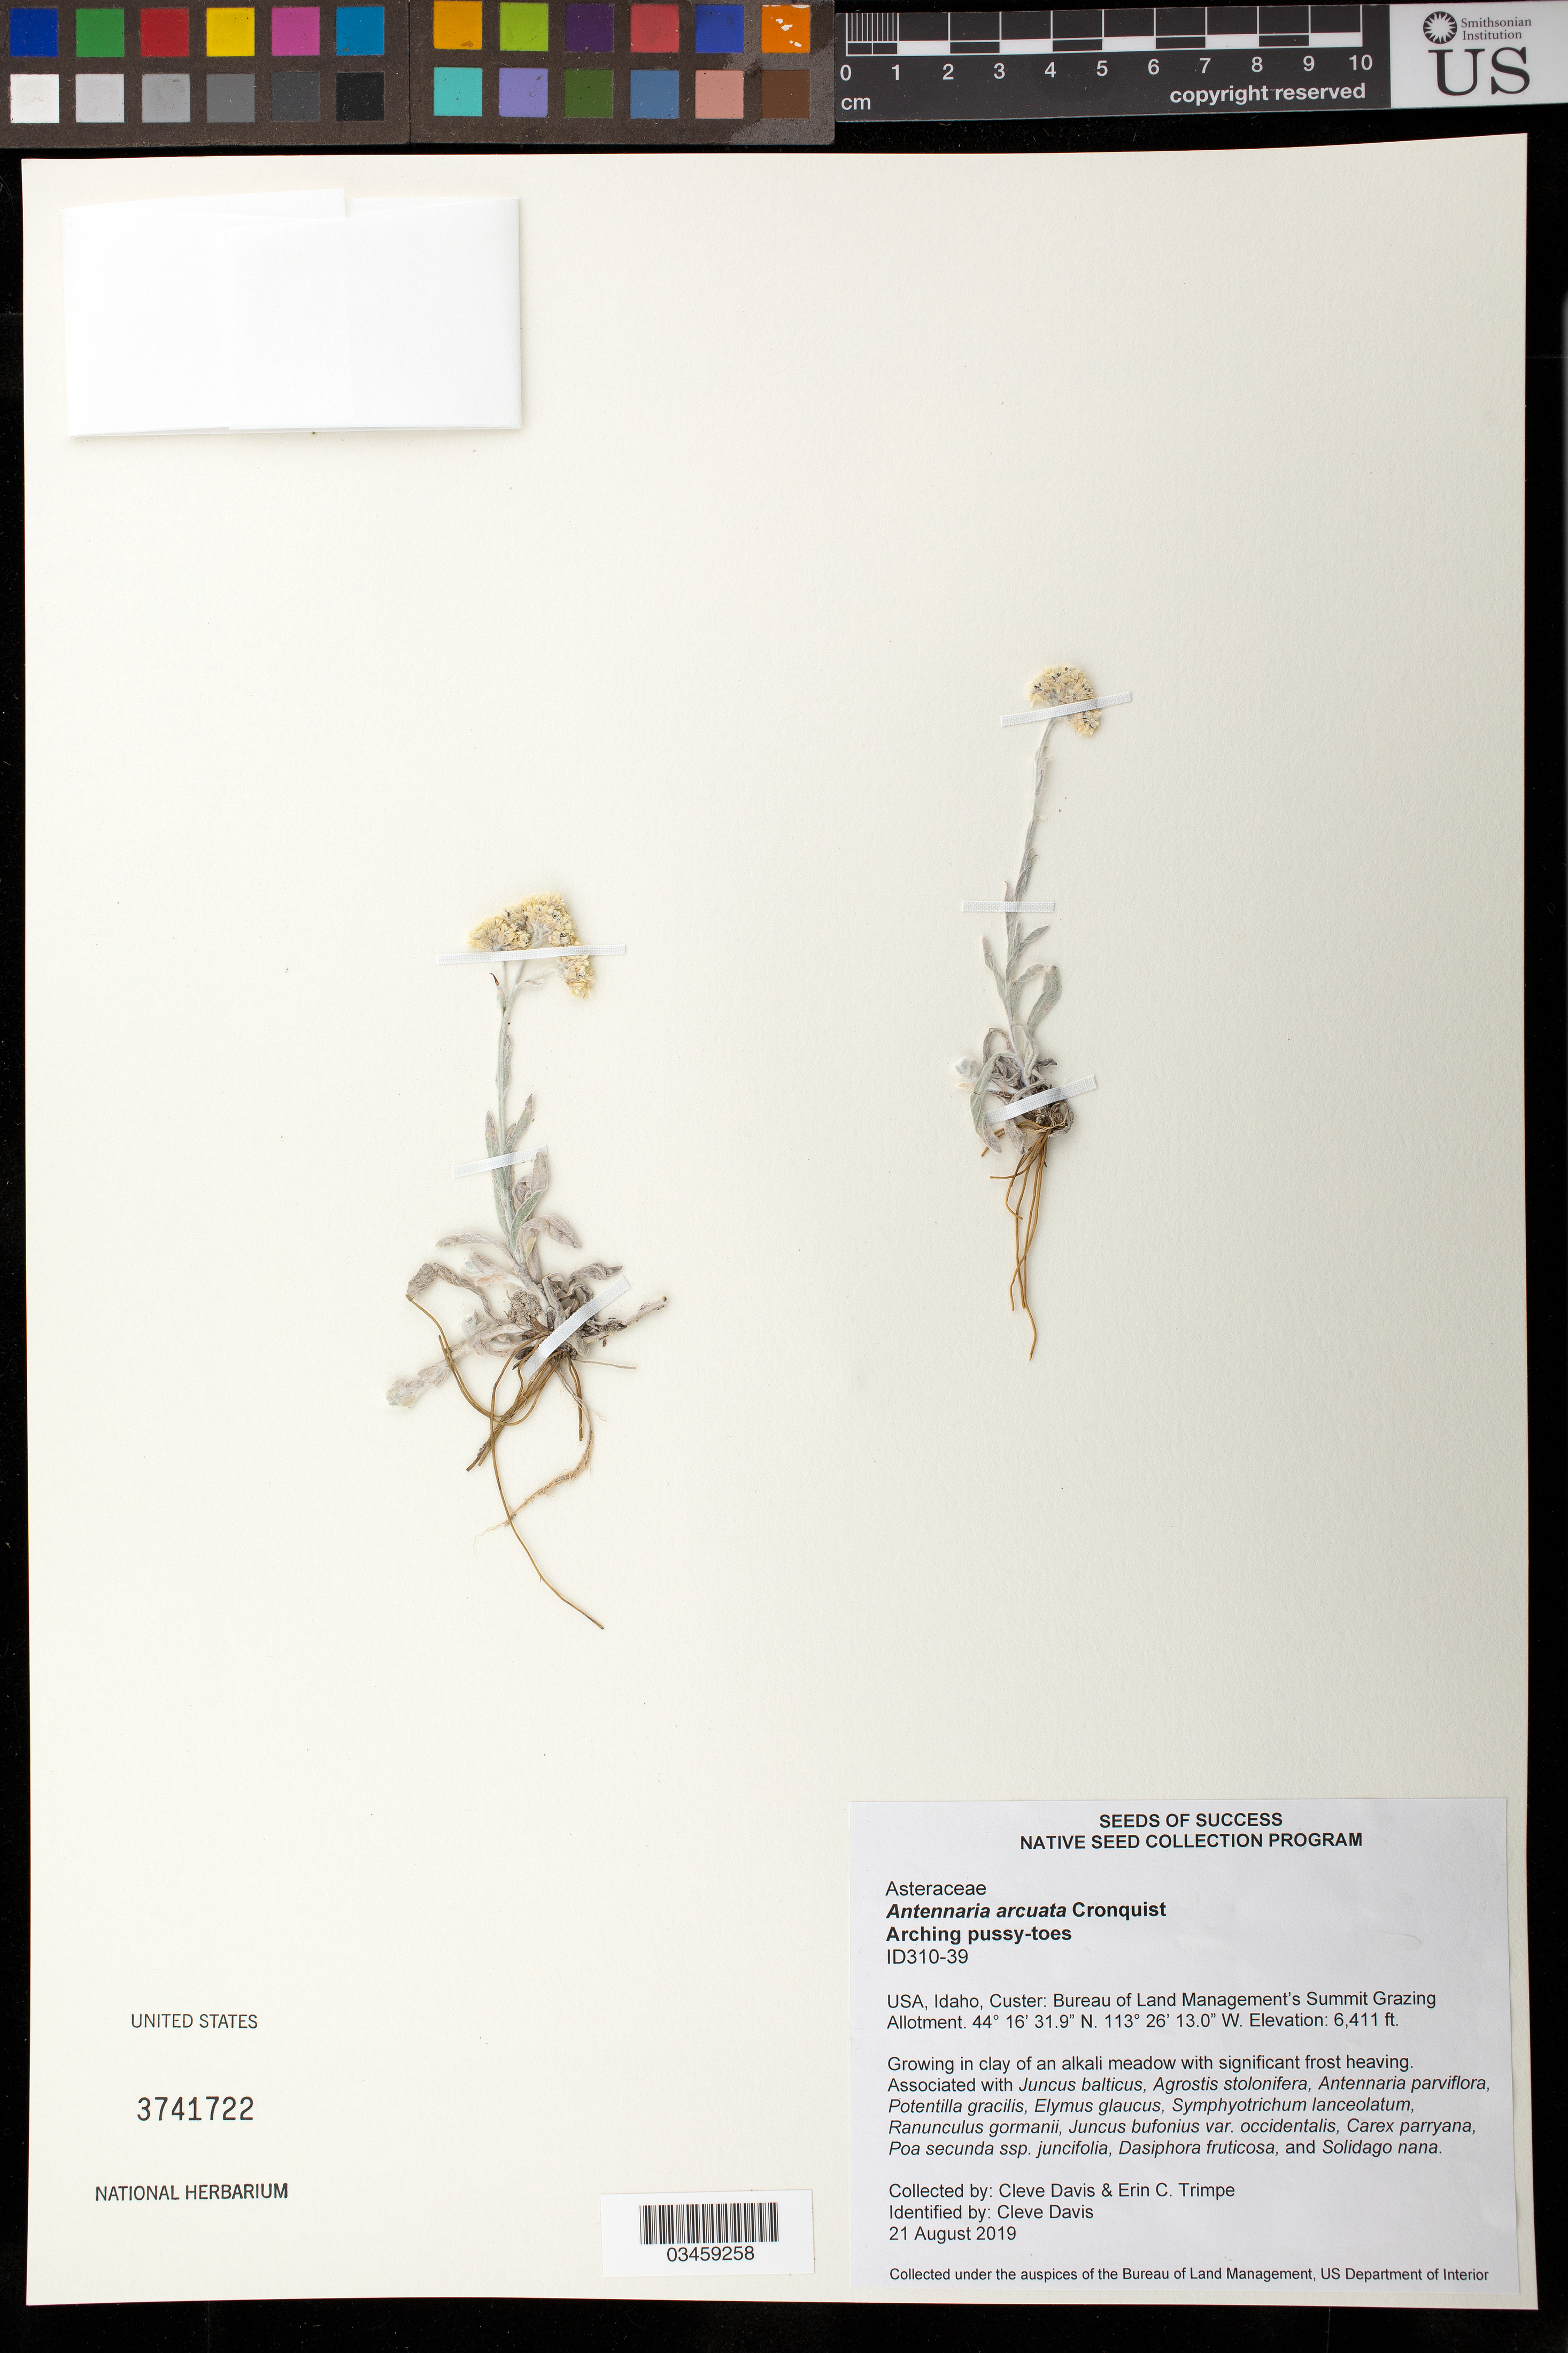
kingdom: Plantae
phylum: Tracheophyta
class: Magnoliopsida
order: Asterales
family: Asteraceae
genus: Antennaria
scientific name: Antennaria arcuata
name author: Cronquist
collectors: C. Davis & E. Trimpe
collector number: IZD310-039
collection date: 2019-08-21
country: United States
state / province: Idaho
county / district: Custer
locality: Bureau of Land Management's Summit Grazing Allotment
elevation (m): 1954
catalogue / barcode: US 3741722